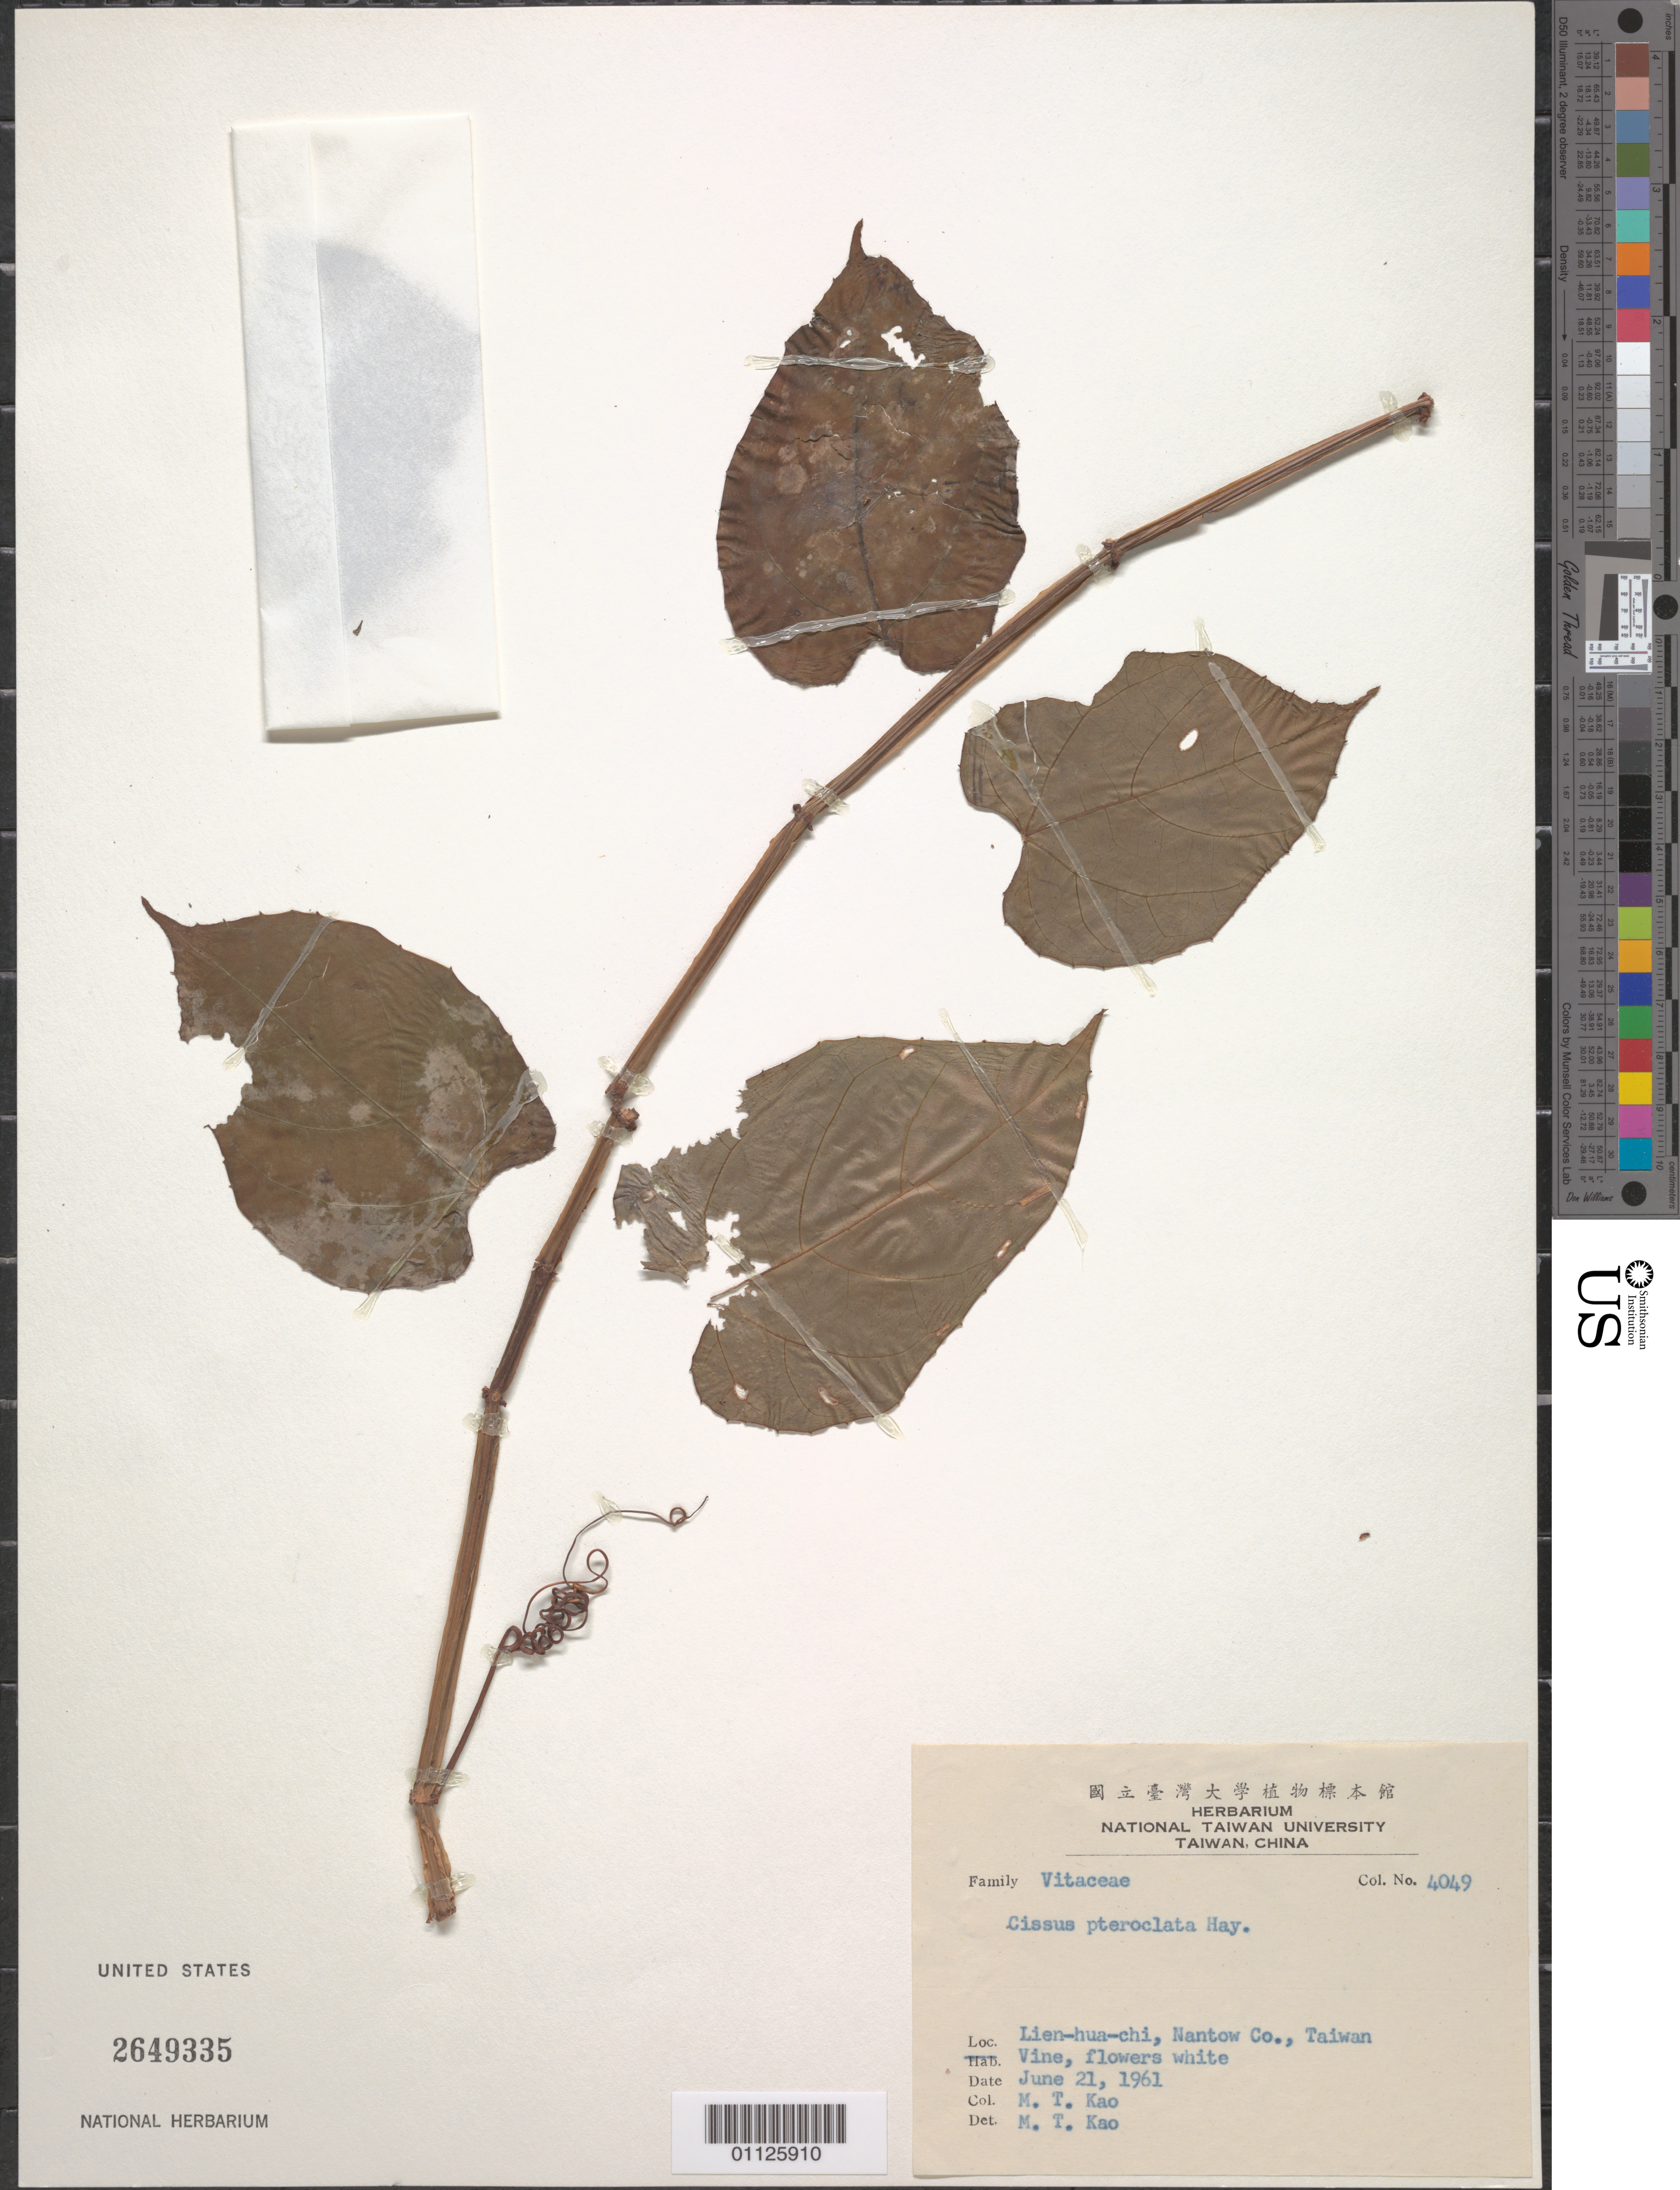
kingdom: Plantae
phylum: Tracheophyta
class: Magnoliopsida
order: Vitales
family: Vitaceae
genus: Cissus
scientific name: Cissus pteroclada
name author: Hayata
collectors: M. T. Kao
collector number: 4049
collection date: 1961-06-21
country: Taiwan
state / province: Nantou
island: Taiwan [Formosa]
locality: Lien-hua-chi.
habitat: Vine.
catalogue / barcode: US 2649335